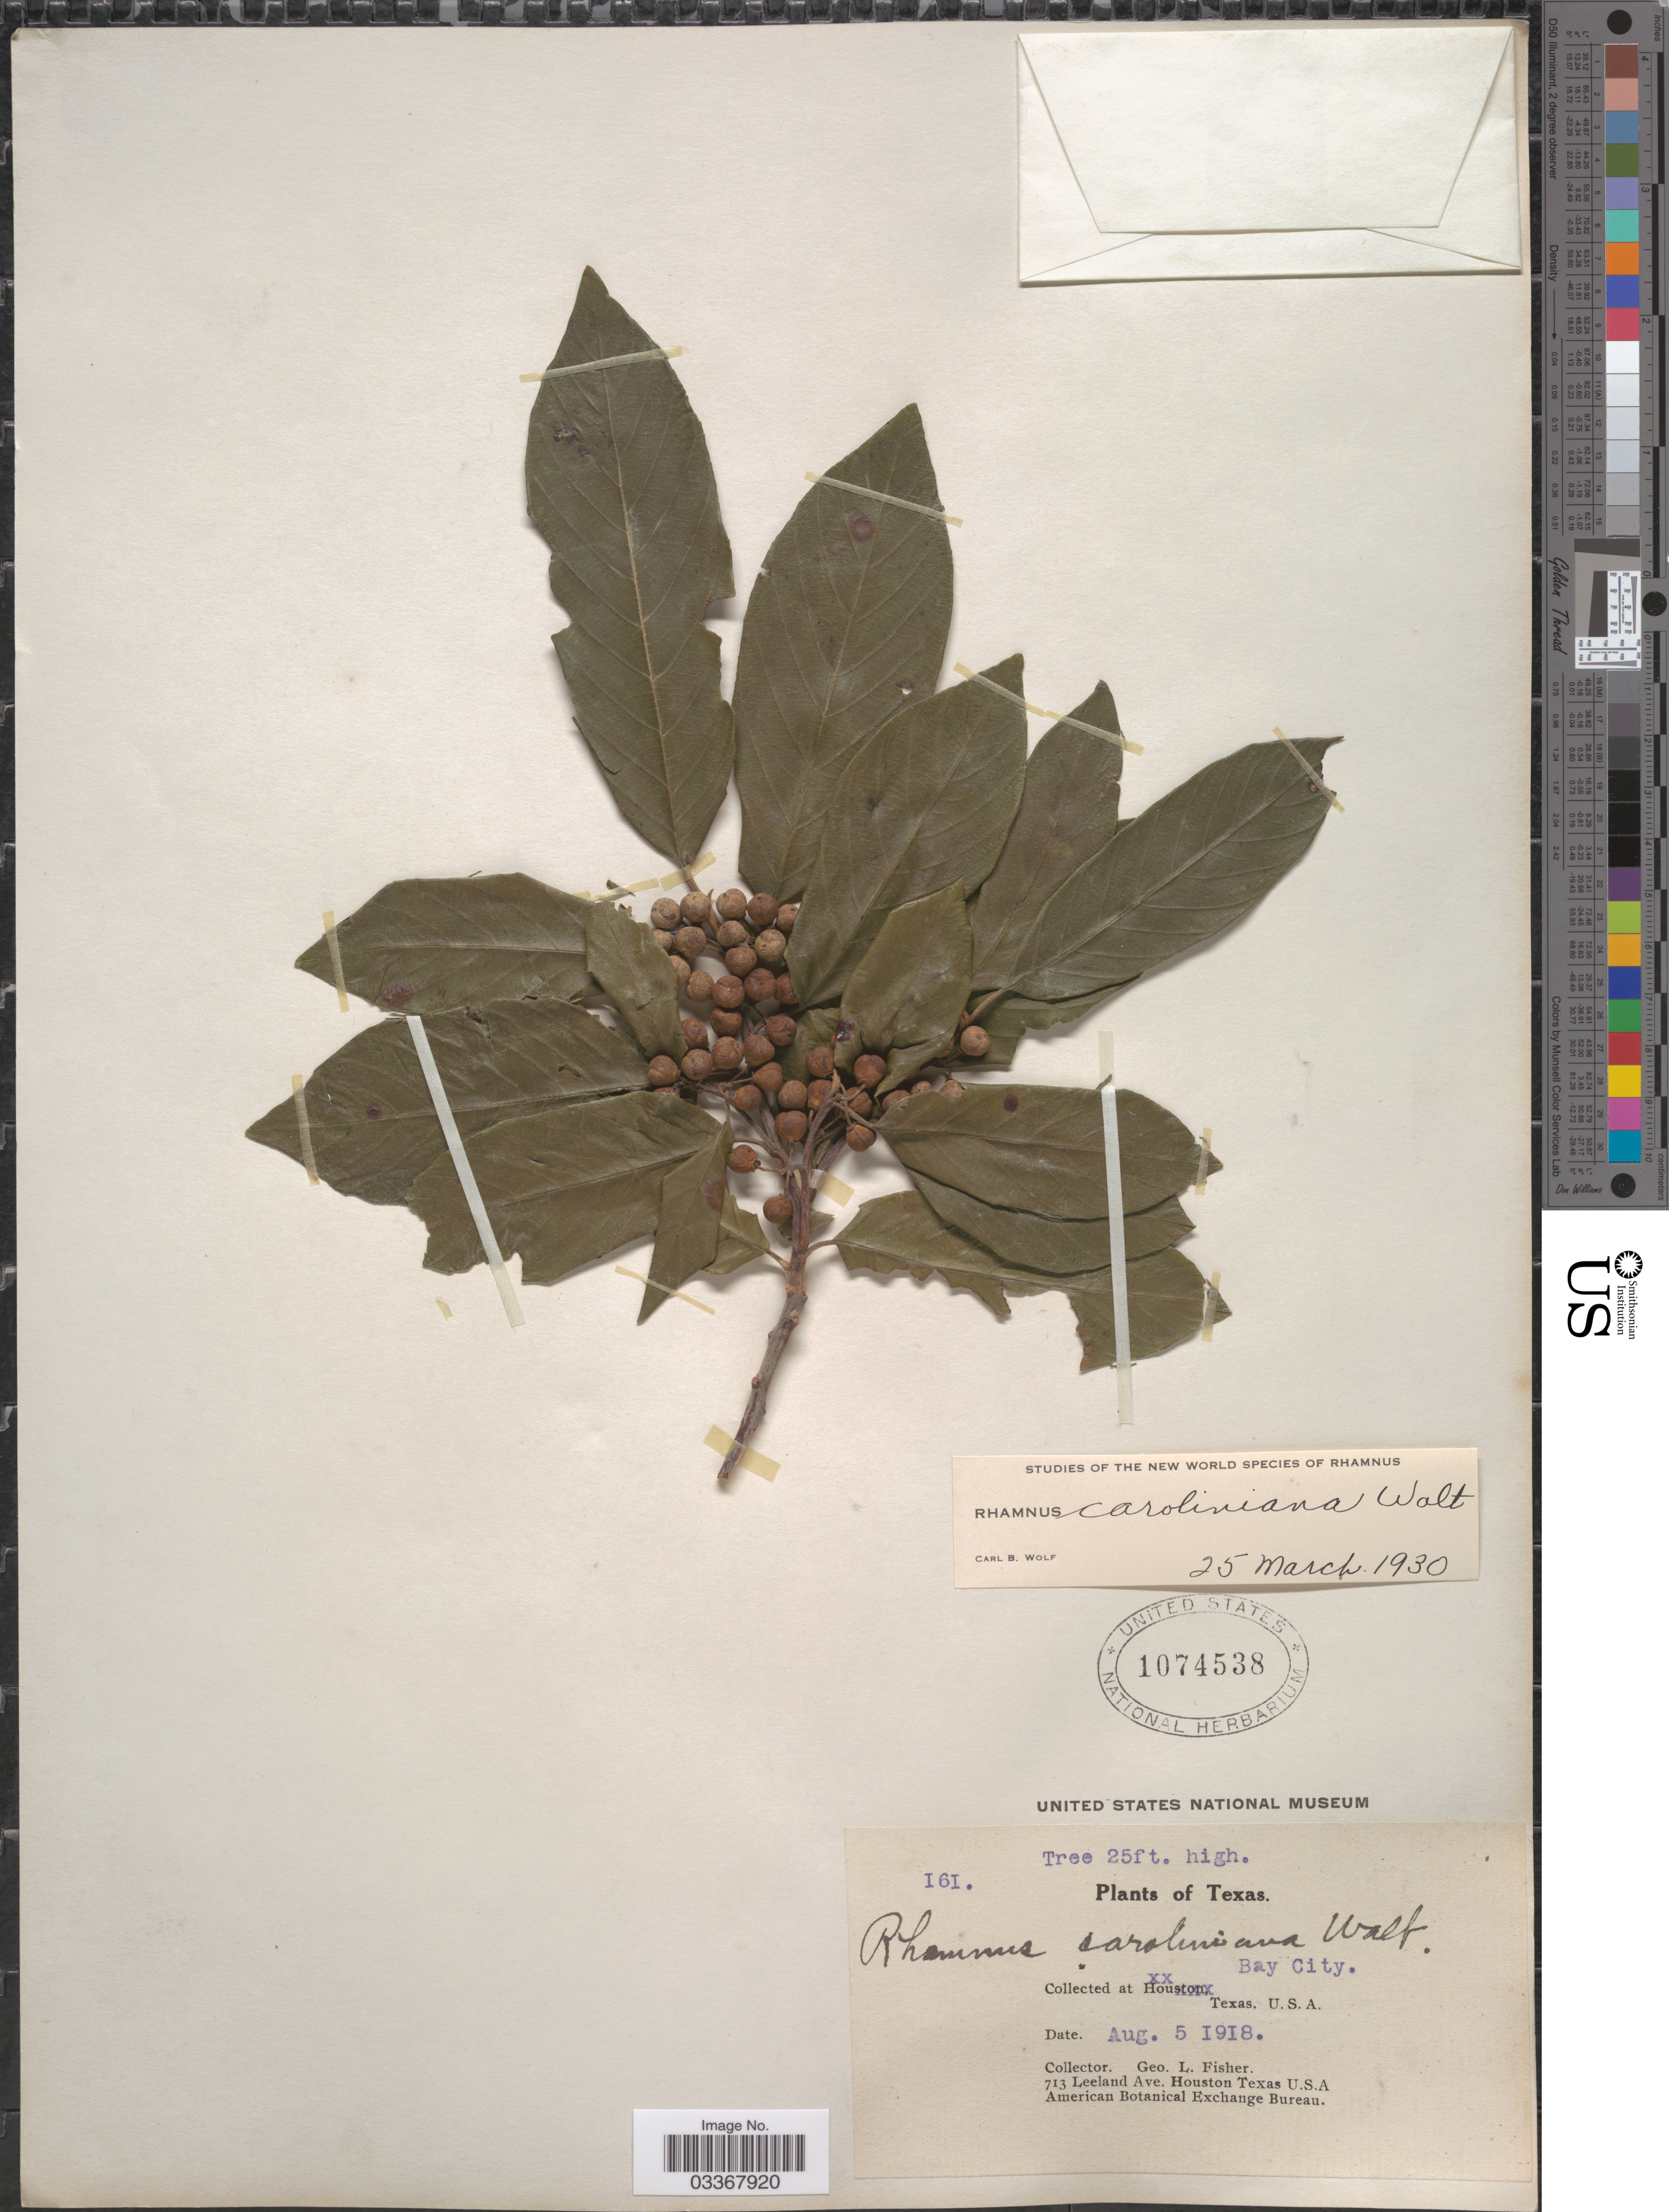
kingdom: Plantae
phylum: Tracheophyta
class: Magnoliopsida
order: Rosales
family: Rhamnaceae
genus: Frangula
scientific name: Frangula caroliniana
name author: (Walter) A. Gray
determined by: Strong, Mark T., (BOT), Smithsonian Institution - National Museum of Natural History (UNITED STATES)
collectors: G. L. Fisher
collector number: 161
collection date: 1918-08-05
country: United States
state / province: Texas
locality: Bay City.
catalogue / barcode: US 1074538